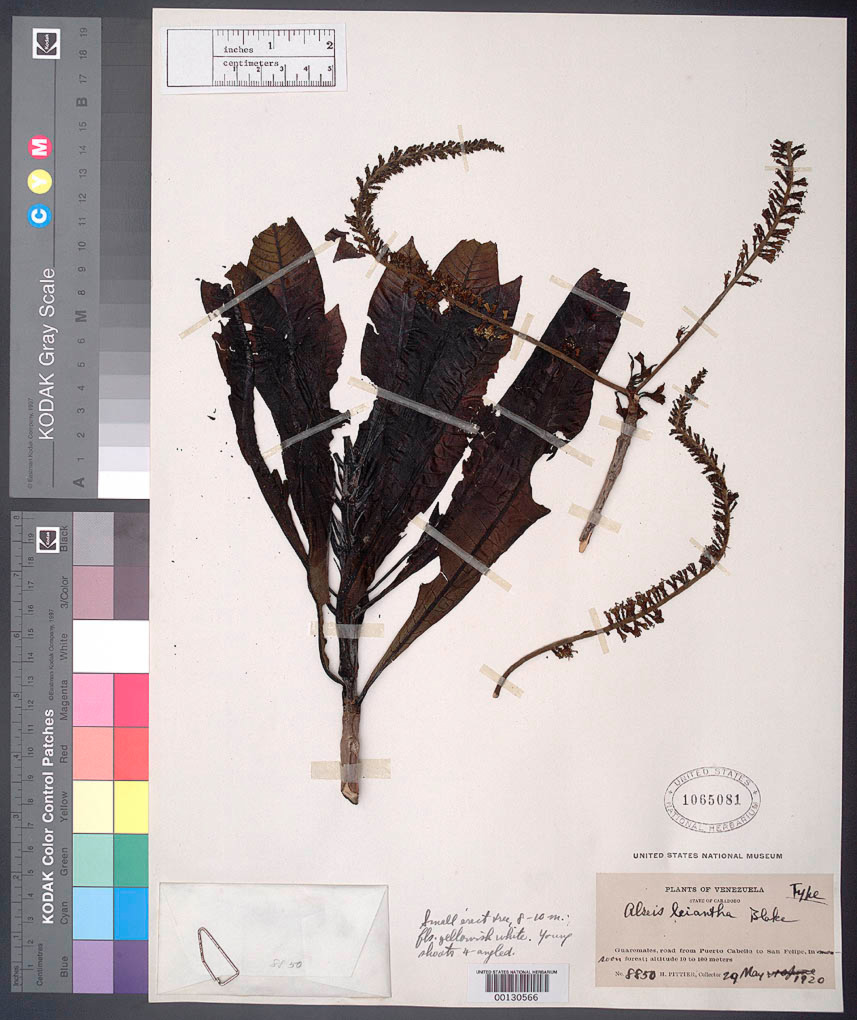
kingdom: Plantae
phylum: Tracheophyta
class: Magnoliopsida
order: Gentianales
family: Rubiaceae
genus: Alseis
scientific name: Alseis leiantha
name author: S.F. Blake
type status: Holotype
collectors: H. F. Pittier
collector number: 8850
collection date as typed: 29 May 1920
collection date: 1920-05-29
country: Venezuela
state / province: Carabobo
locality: Guaremales, between El Palito and San Felipe.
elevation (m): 10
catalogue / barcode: US 1065081